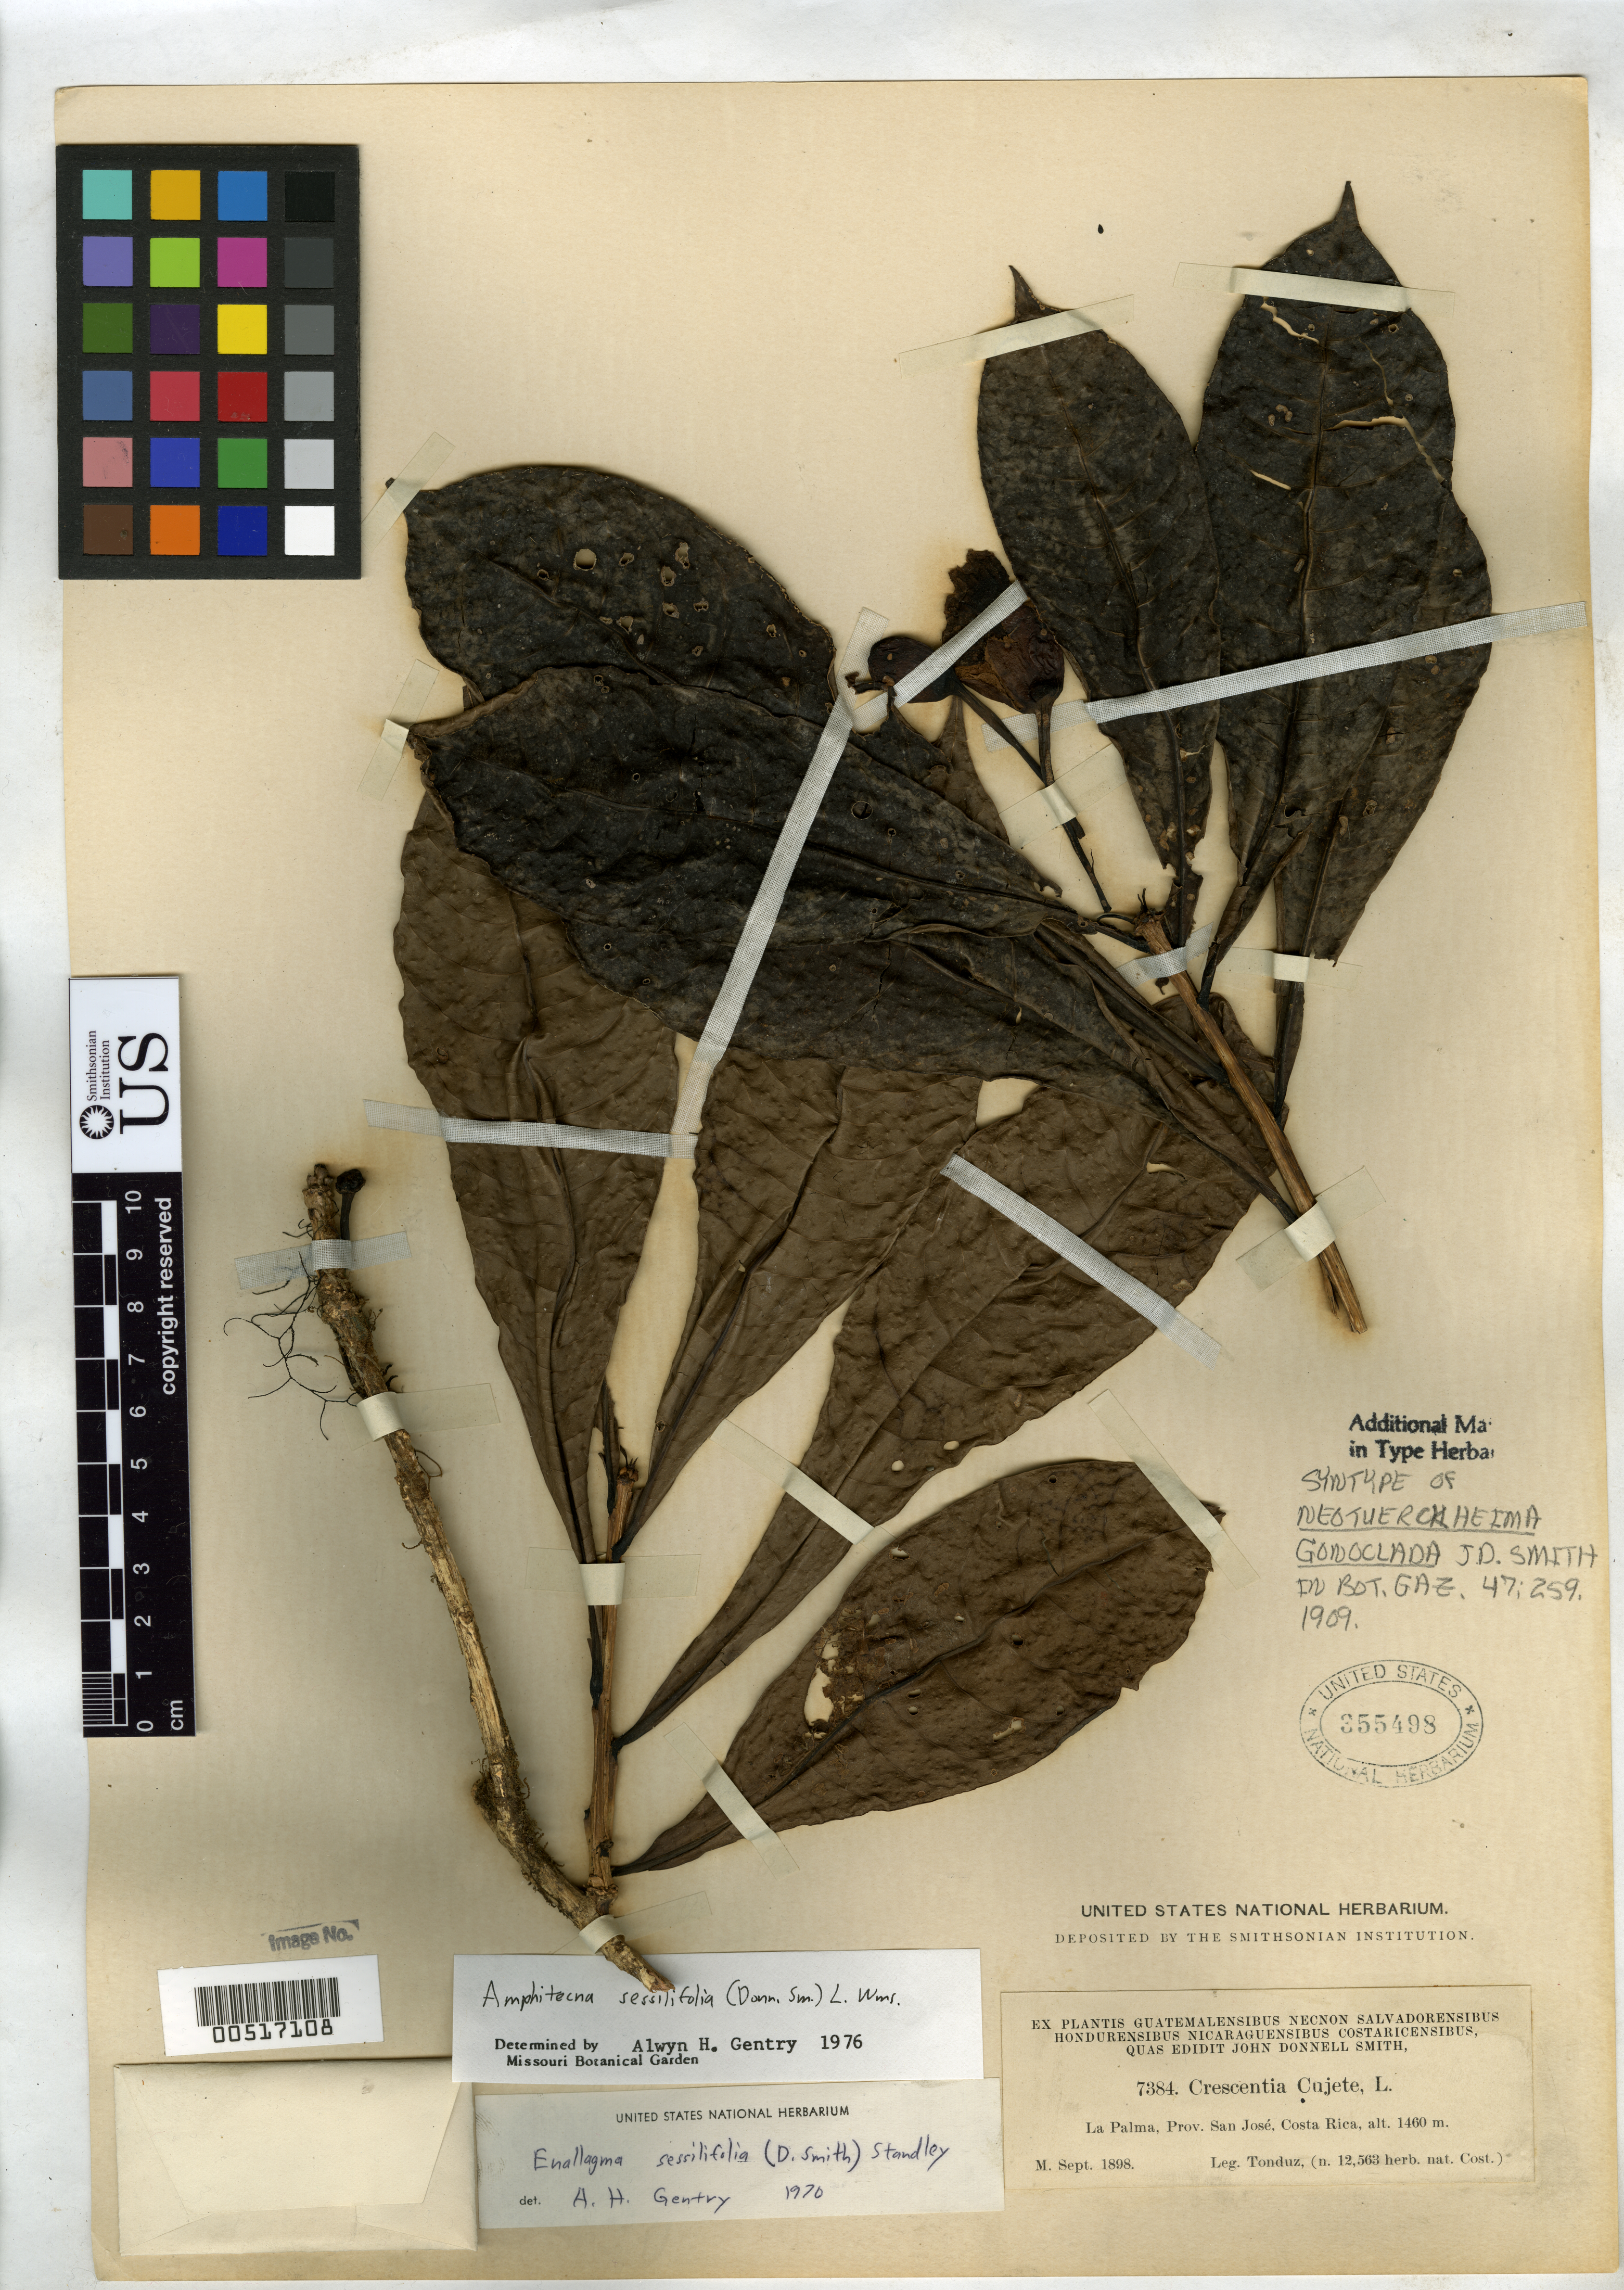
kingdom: Plantae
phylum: Tracheophyta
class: Magnoliopsida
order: Lamiales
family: Bignoniaceae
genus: Neotuerckheimia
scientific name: Neotuerckheimia gonoclada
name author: Donn. Sm.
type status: Type Collection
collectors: A. Tonduz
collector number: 7384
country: Costa Rica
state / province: San José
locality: La Palma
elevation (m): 1460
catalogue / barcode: US 355498